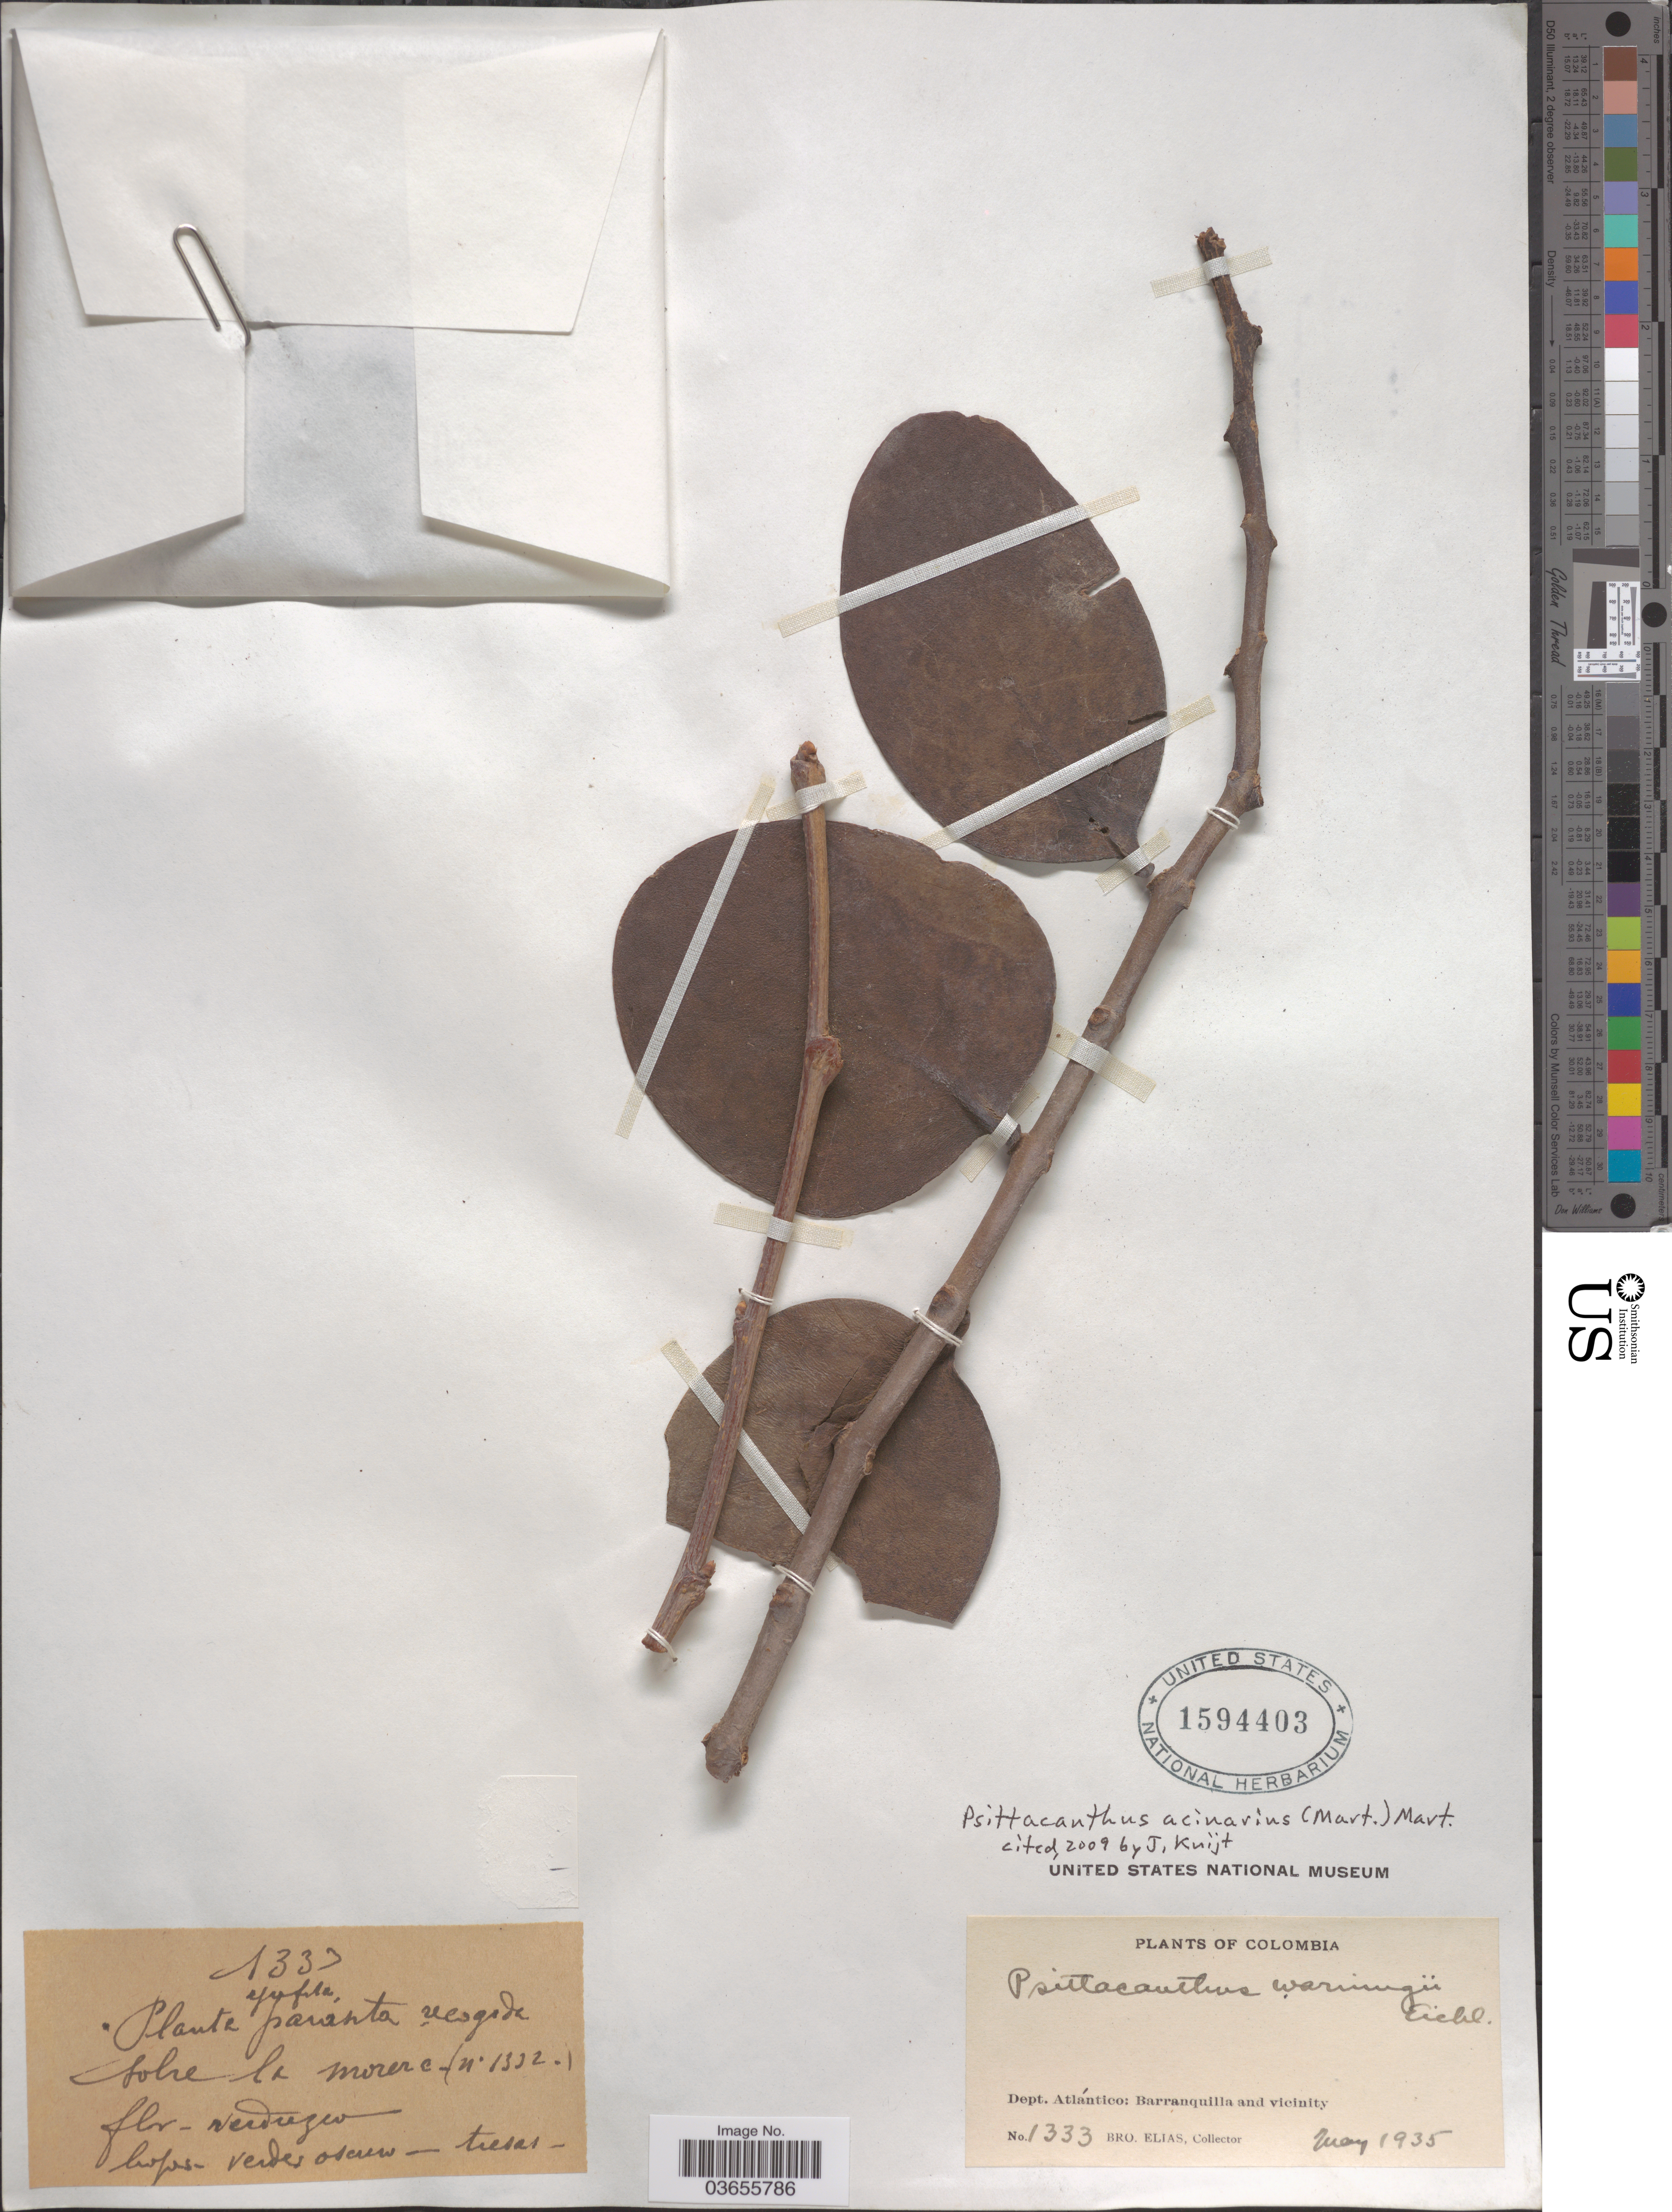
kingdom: Plantae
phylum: Tracheophyta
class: Magnoliopsida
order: Santalales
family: Loranthaceae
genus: Psittacanthus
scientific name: Psittacanthus acinarius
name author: (Mart.) Mart.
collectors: Bro. Elias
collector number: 1333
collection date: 1935-05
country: Colombia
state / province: Atlántico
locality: Dept. Atlántico: Barranquilla and vicinity.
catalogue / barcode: US 1594403